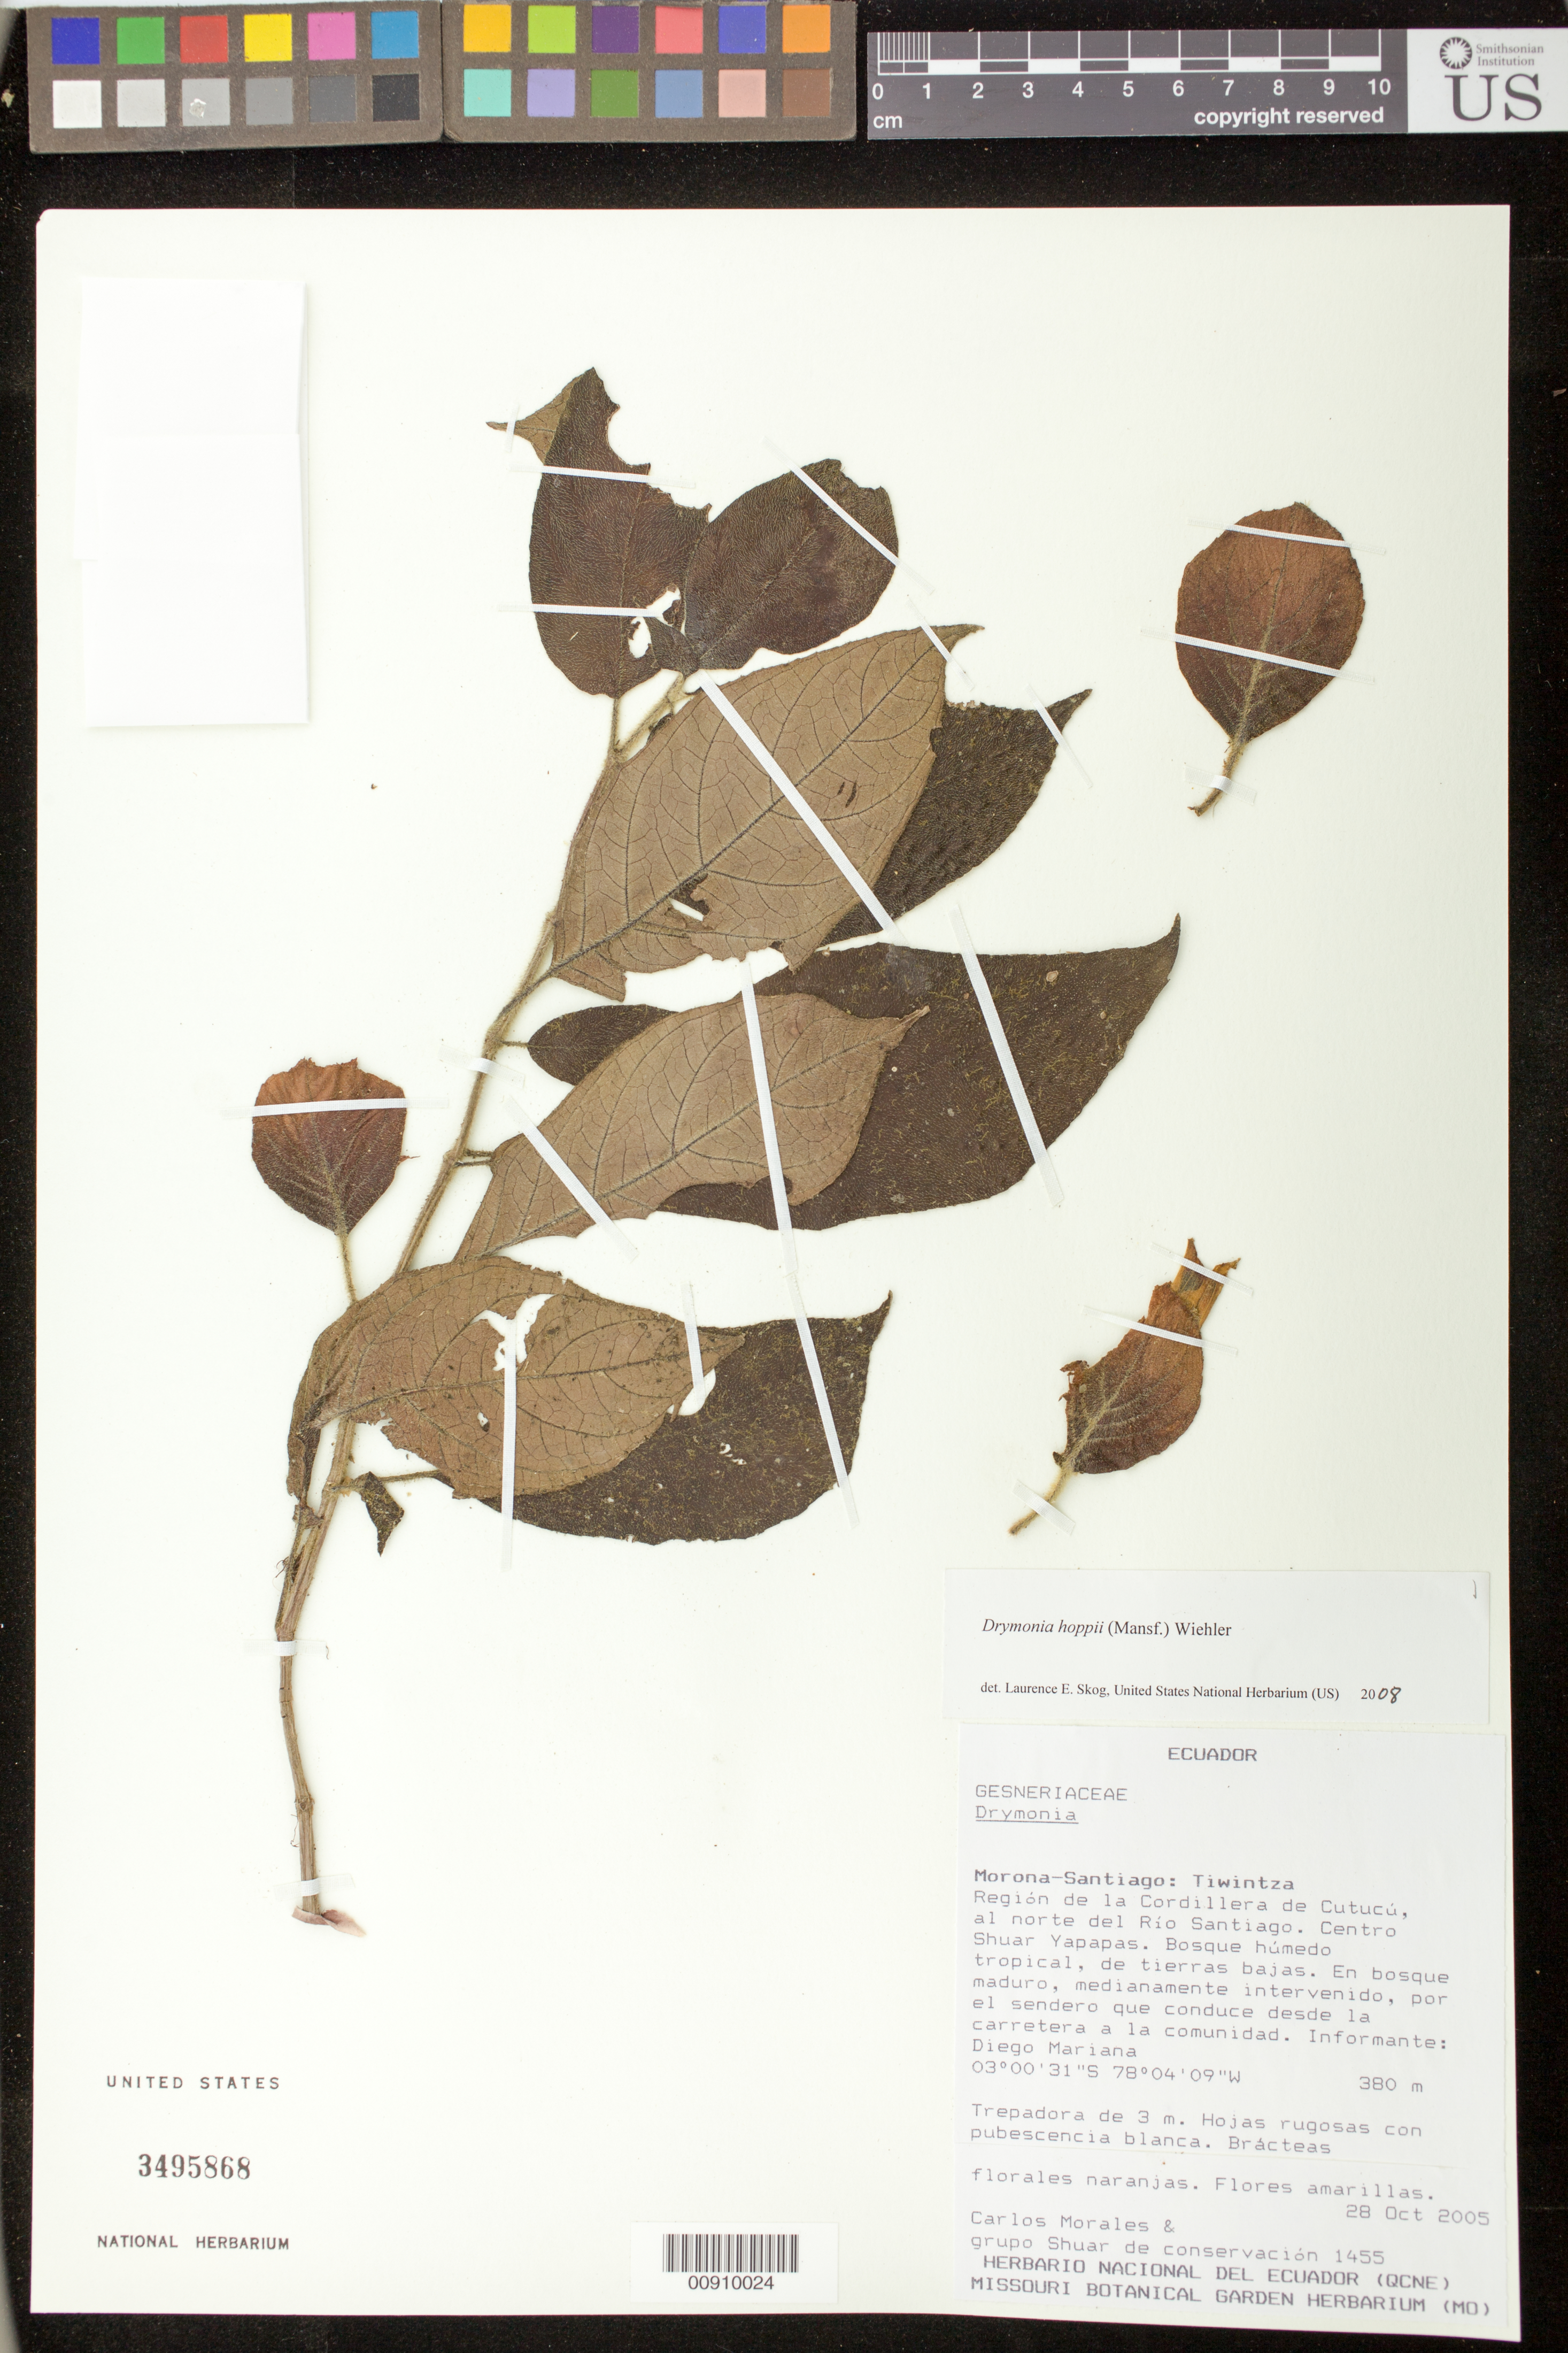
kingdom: Plantae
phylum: Tracheophyta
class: Magnoliopsida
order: Lamiales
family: Gesneriaceae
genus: Drymonia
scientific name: Drymonia hoppii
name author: (Mansf.) Wiehler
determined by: Skog, Laurence E.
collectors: C. Morales & Grupo Shuar de conservación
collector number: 1455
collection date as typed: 28 Oct 2005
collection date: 2005-10-28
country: Ecuador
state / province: Morona-Santiago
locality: Morona-Santiago: Tiwintza. Morona-Santiago: Tiwintza. Región de la Cordillera de Cutucú, al norte del Río Santiago. Centro Shuar Yapapas.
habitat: Bosque húmedo tropical, de tierras bajas. En bosque maduro, Medianamente intervenido, por el sendero que conduce desde la carretera a la comunidad. Informante: Diego Mariana.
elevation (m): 380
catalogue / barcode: US 3495868